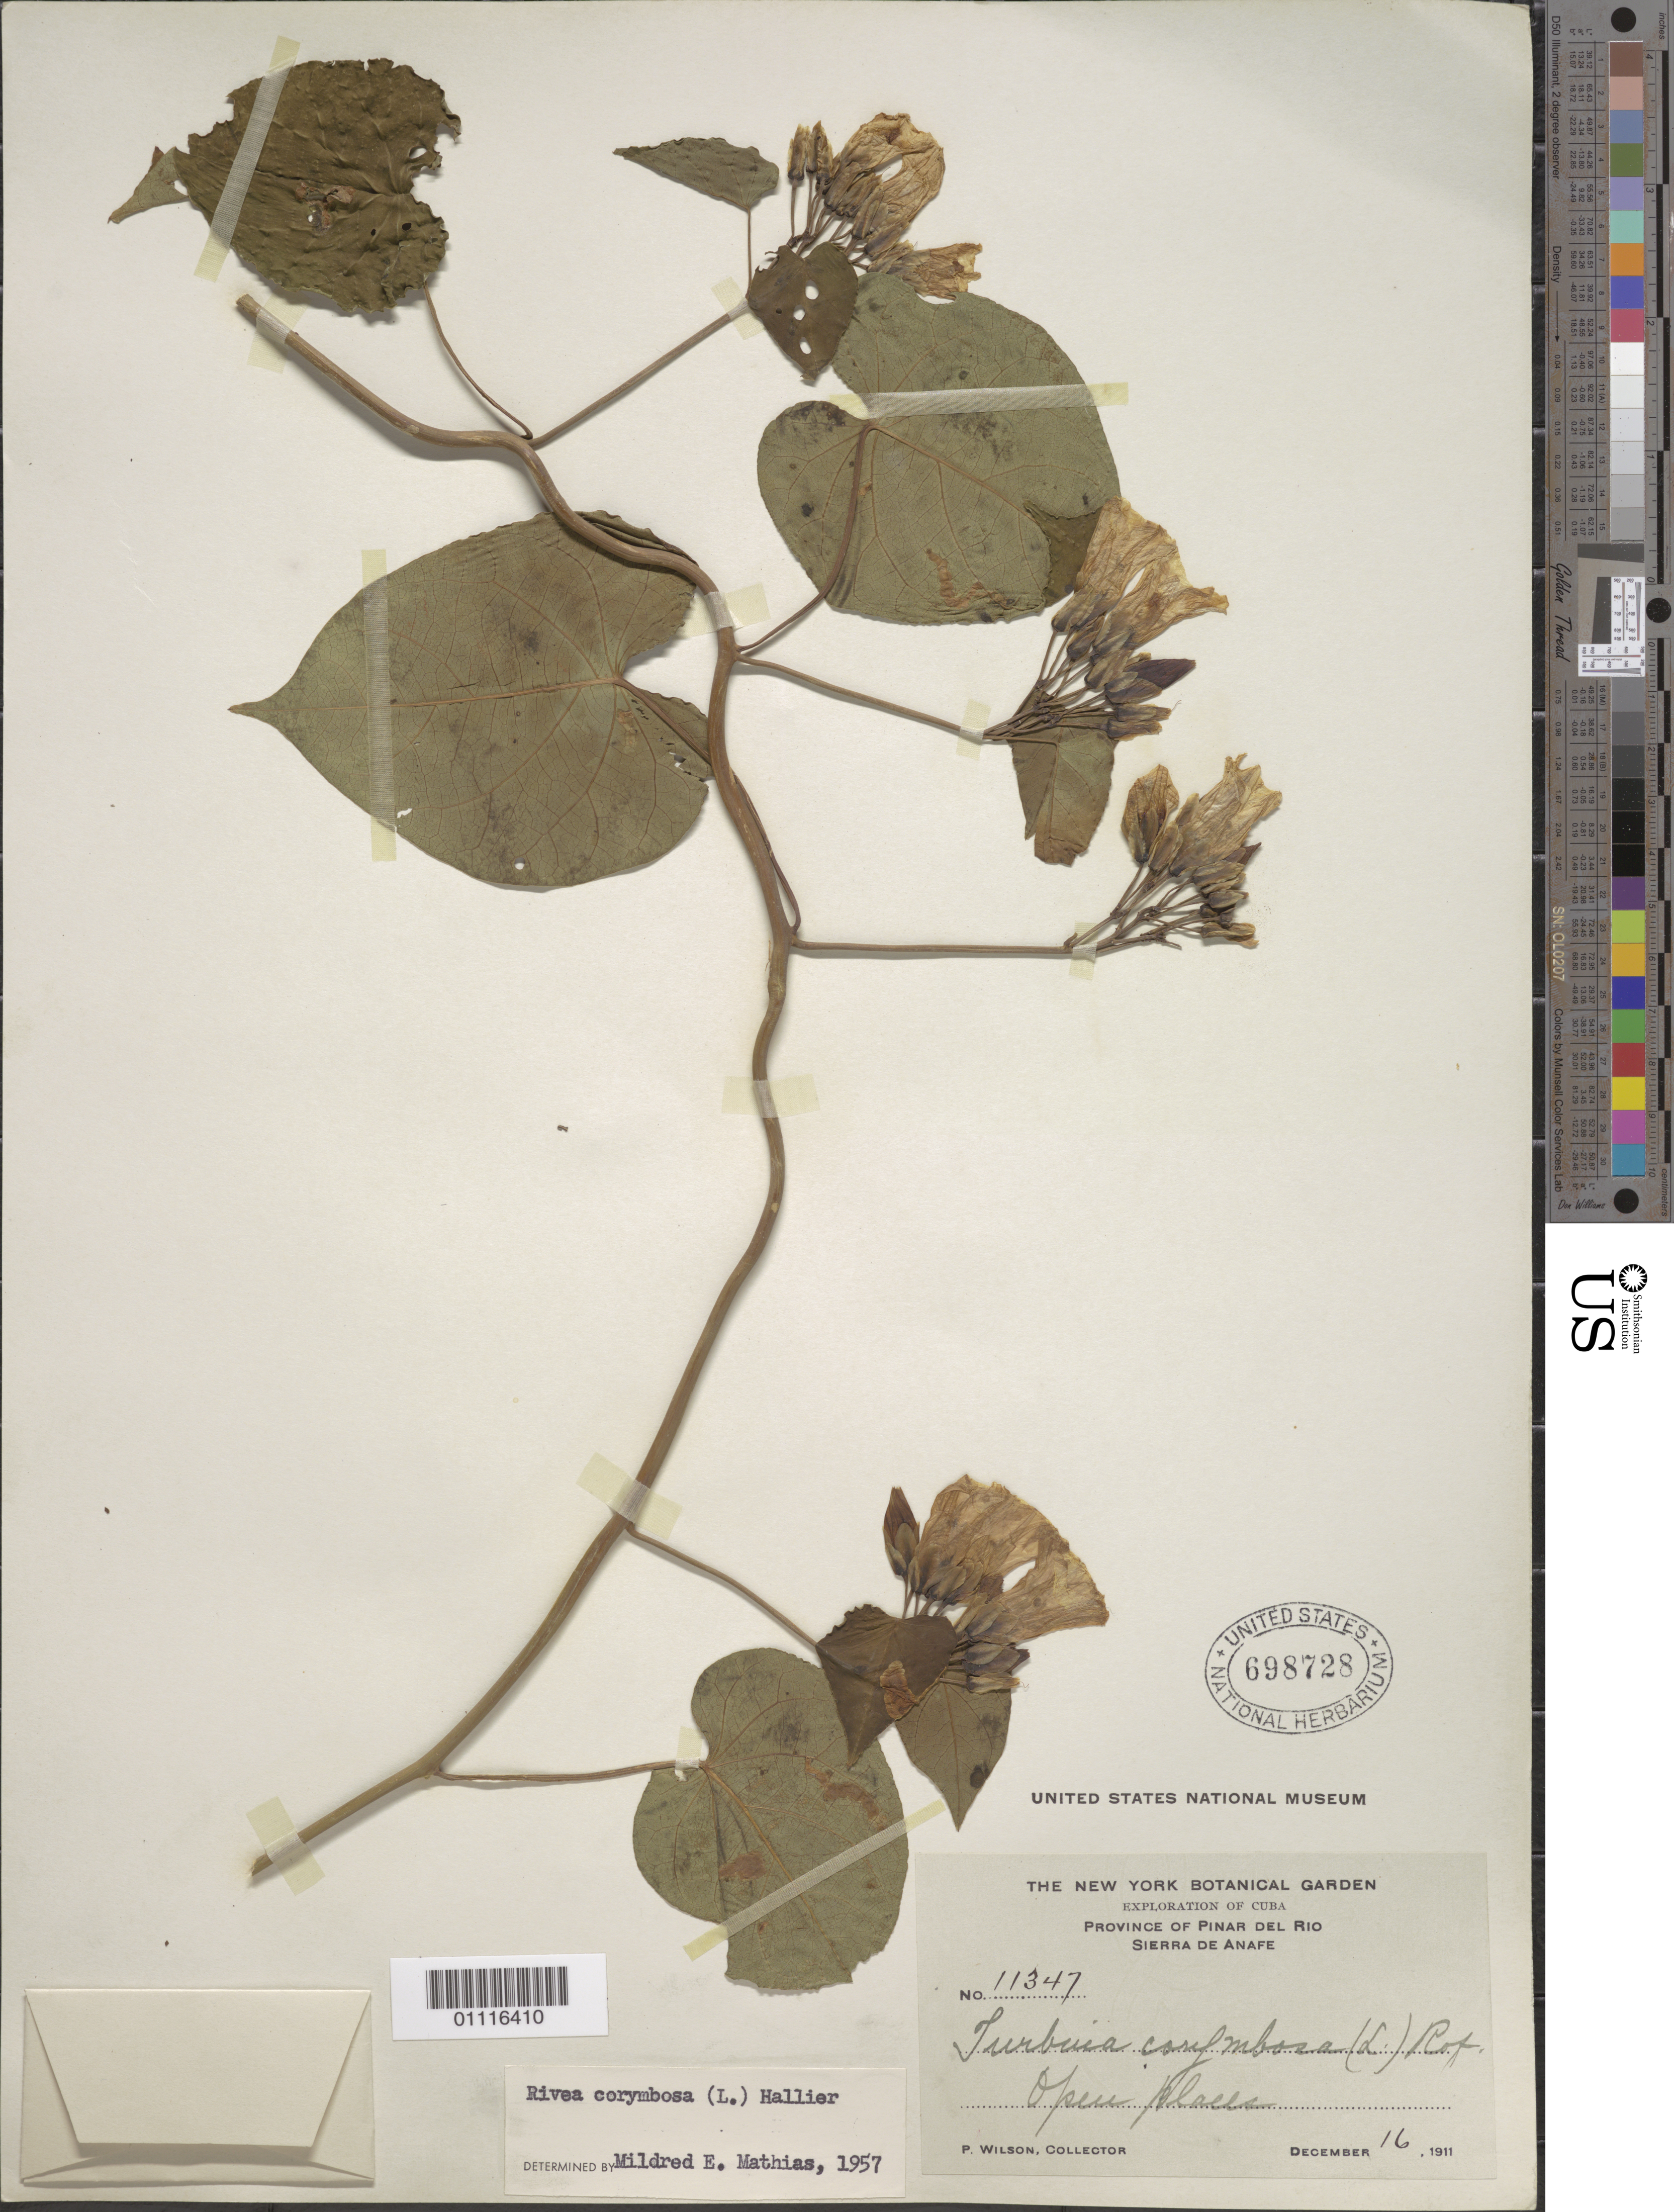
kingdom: Plantae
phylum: Tracheophyta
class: Magnoliopsida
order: Solanales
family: Convolvulaceae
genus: Turbina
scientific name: Turbina corymbosa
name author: (L.) Raf.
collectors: P. Wilson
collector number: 11347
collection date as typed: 16 Dec 1911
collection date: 1911-12-16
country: Cuba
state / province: Pinar del Rio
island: Cuba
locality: Sierra de Anafe Open places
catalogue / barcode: US 698728